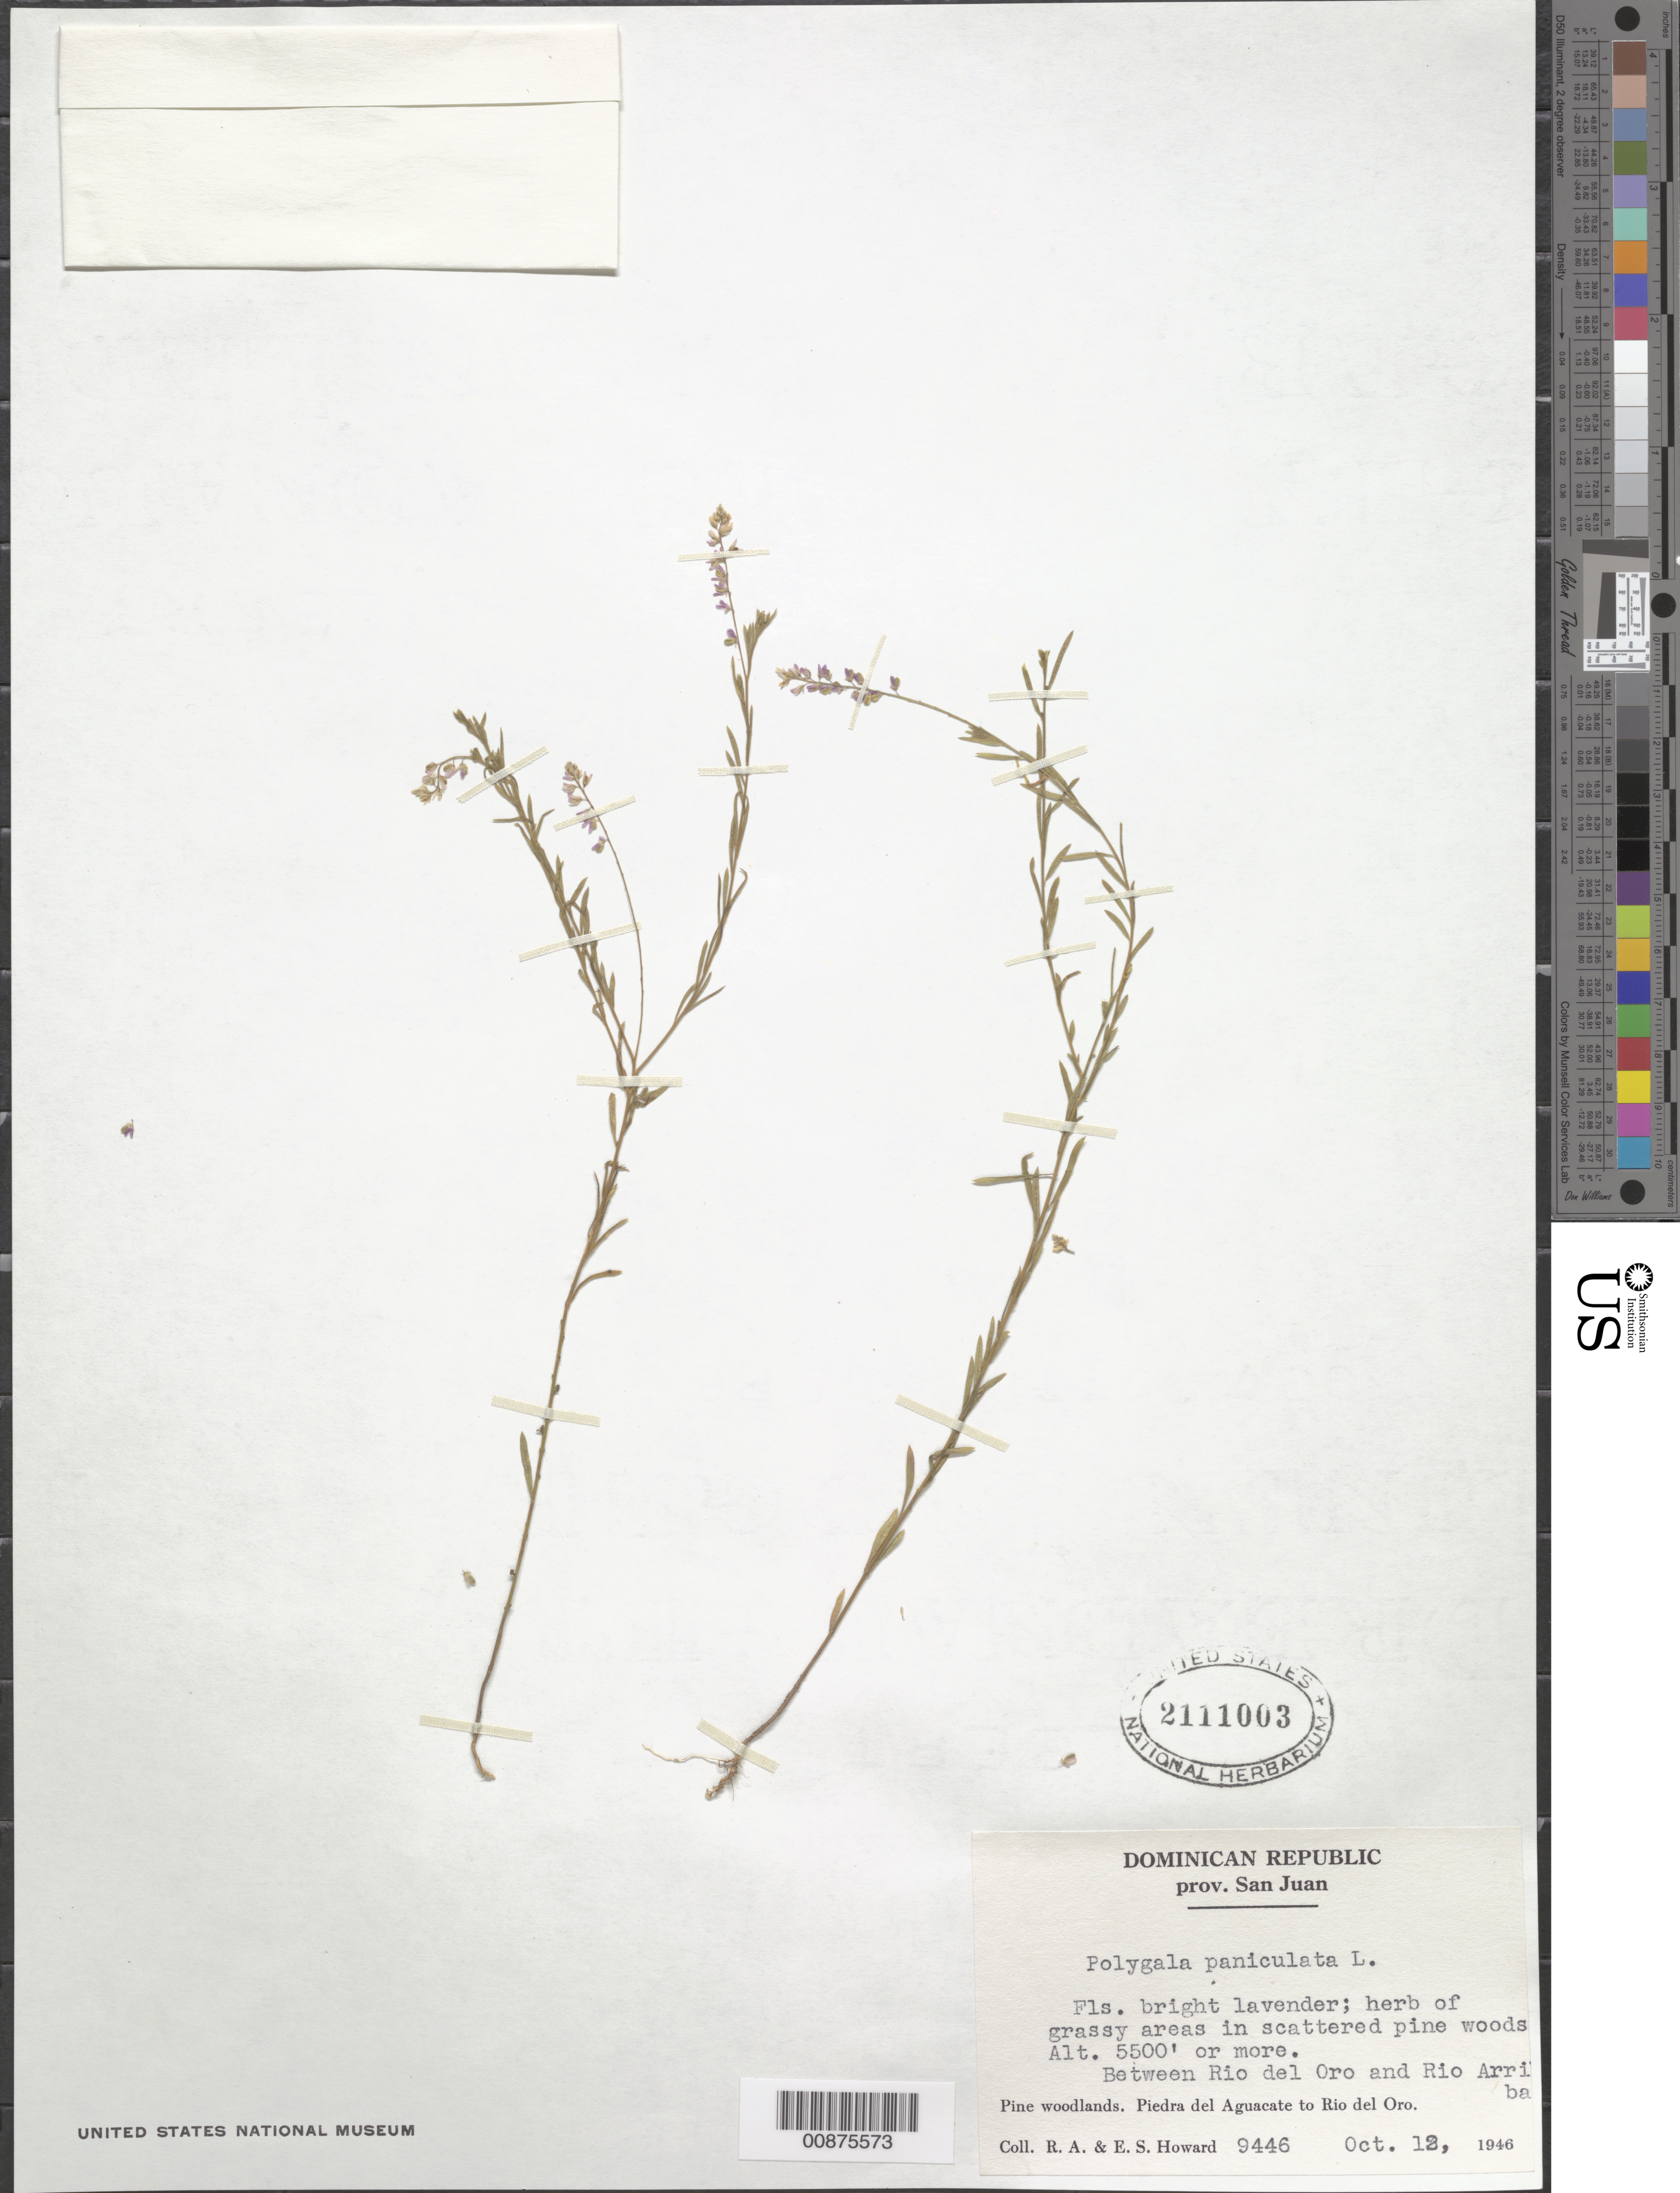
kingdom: Plantae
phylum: Tracheophyta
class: Magnoliopsida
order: Fabales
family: Polygalaceae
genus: Polygala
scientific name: Polygala paniculata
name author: L.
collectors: R. A. Howard & E. S. Howard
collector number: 9446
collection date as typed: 12 Oct 1946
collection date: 1946-10-12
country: Dominican Republic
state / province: San Juan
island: Hispaniola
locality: Between Rio del Oro and Rio Arriba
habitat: Grassy areas in scattered pine woods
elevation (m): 1676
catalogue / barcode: US 2111003